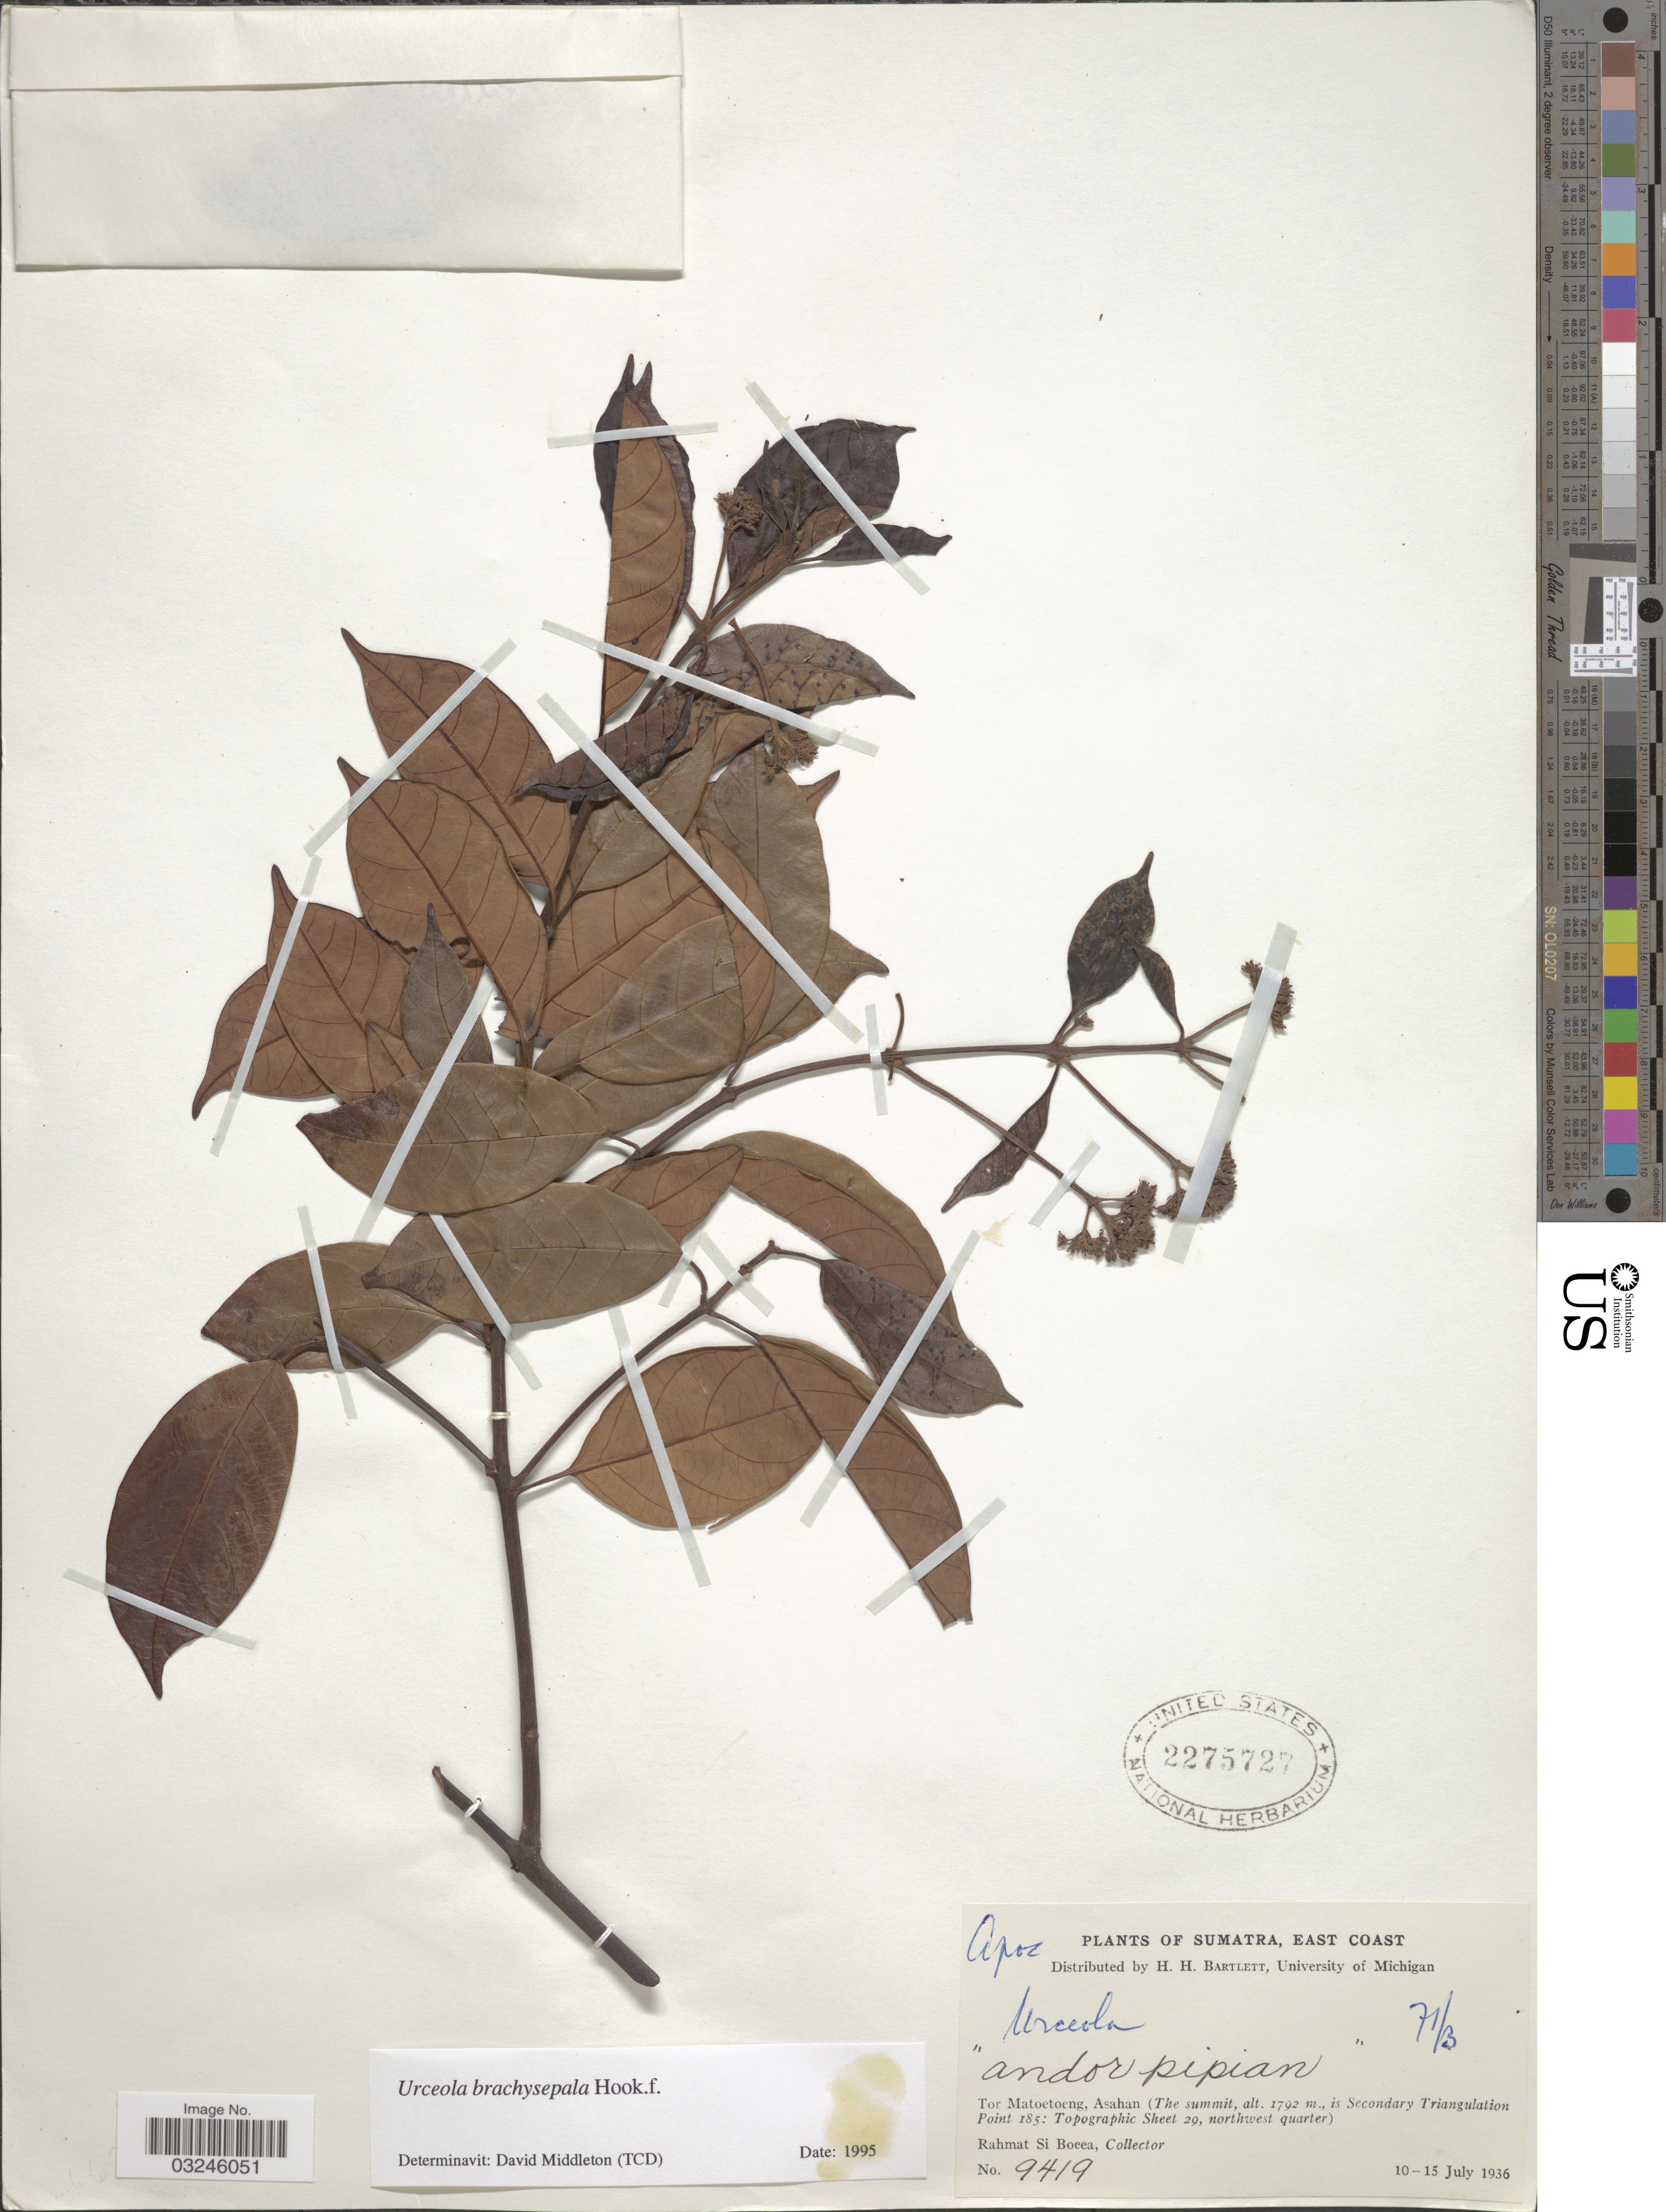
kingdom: Plantae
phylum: Tracheophyta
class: Magnoliopsida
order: Gentianales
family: Apocynaceae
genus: Urceola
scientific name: Urceola brachysepala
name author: Hook. f.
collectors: Rahmat Si Boeea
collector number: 9419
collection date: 1936-07-10/1936-07-15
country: Indonesia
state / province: Sumatra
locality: East Coast. Tor Matoetoeng, Asahan (The summit, is Secondary Triangulation Point 185: Topographic Sheet 29, northwest quarter).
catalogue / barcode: US 2275727